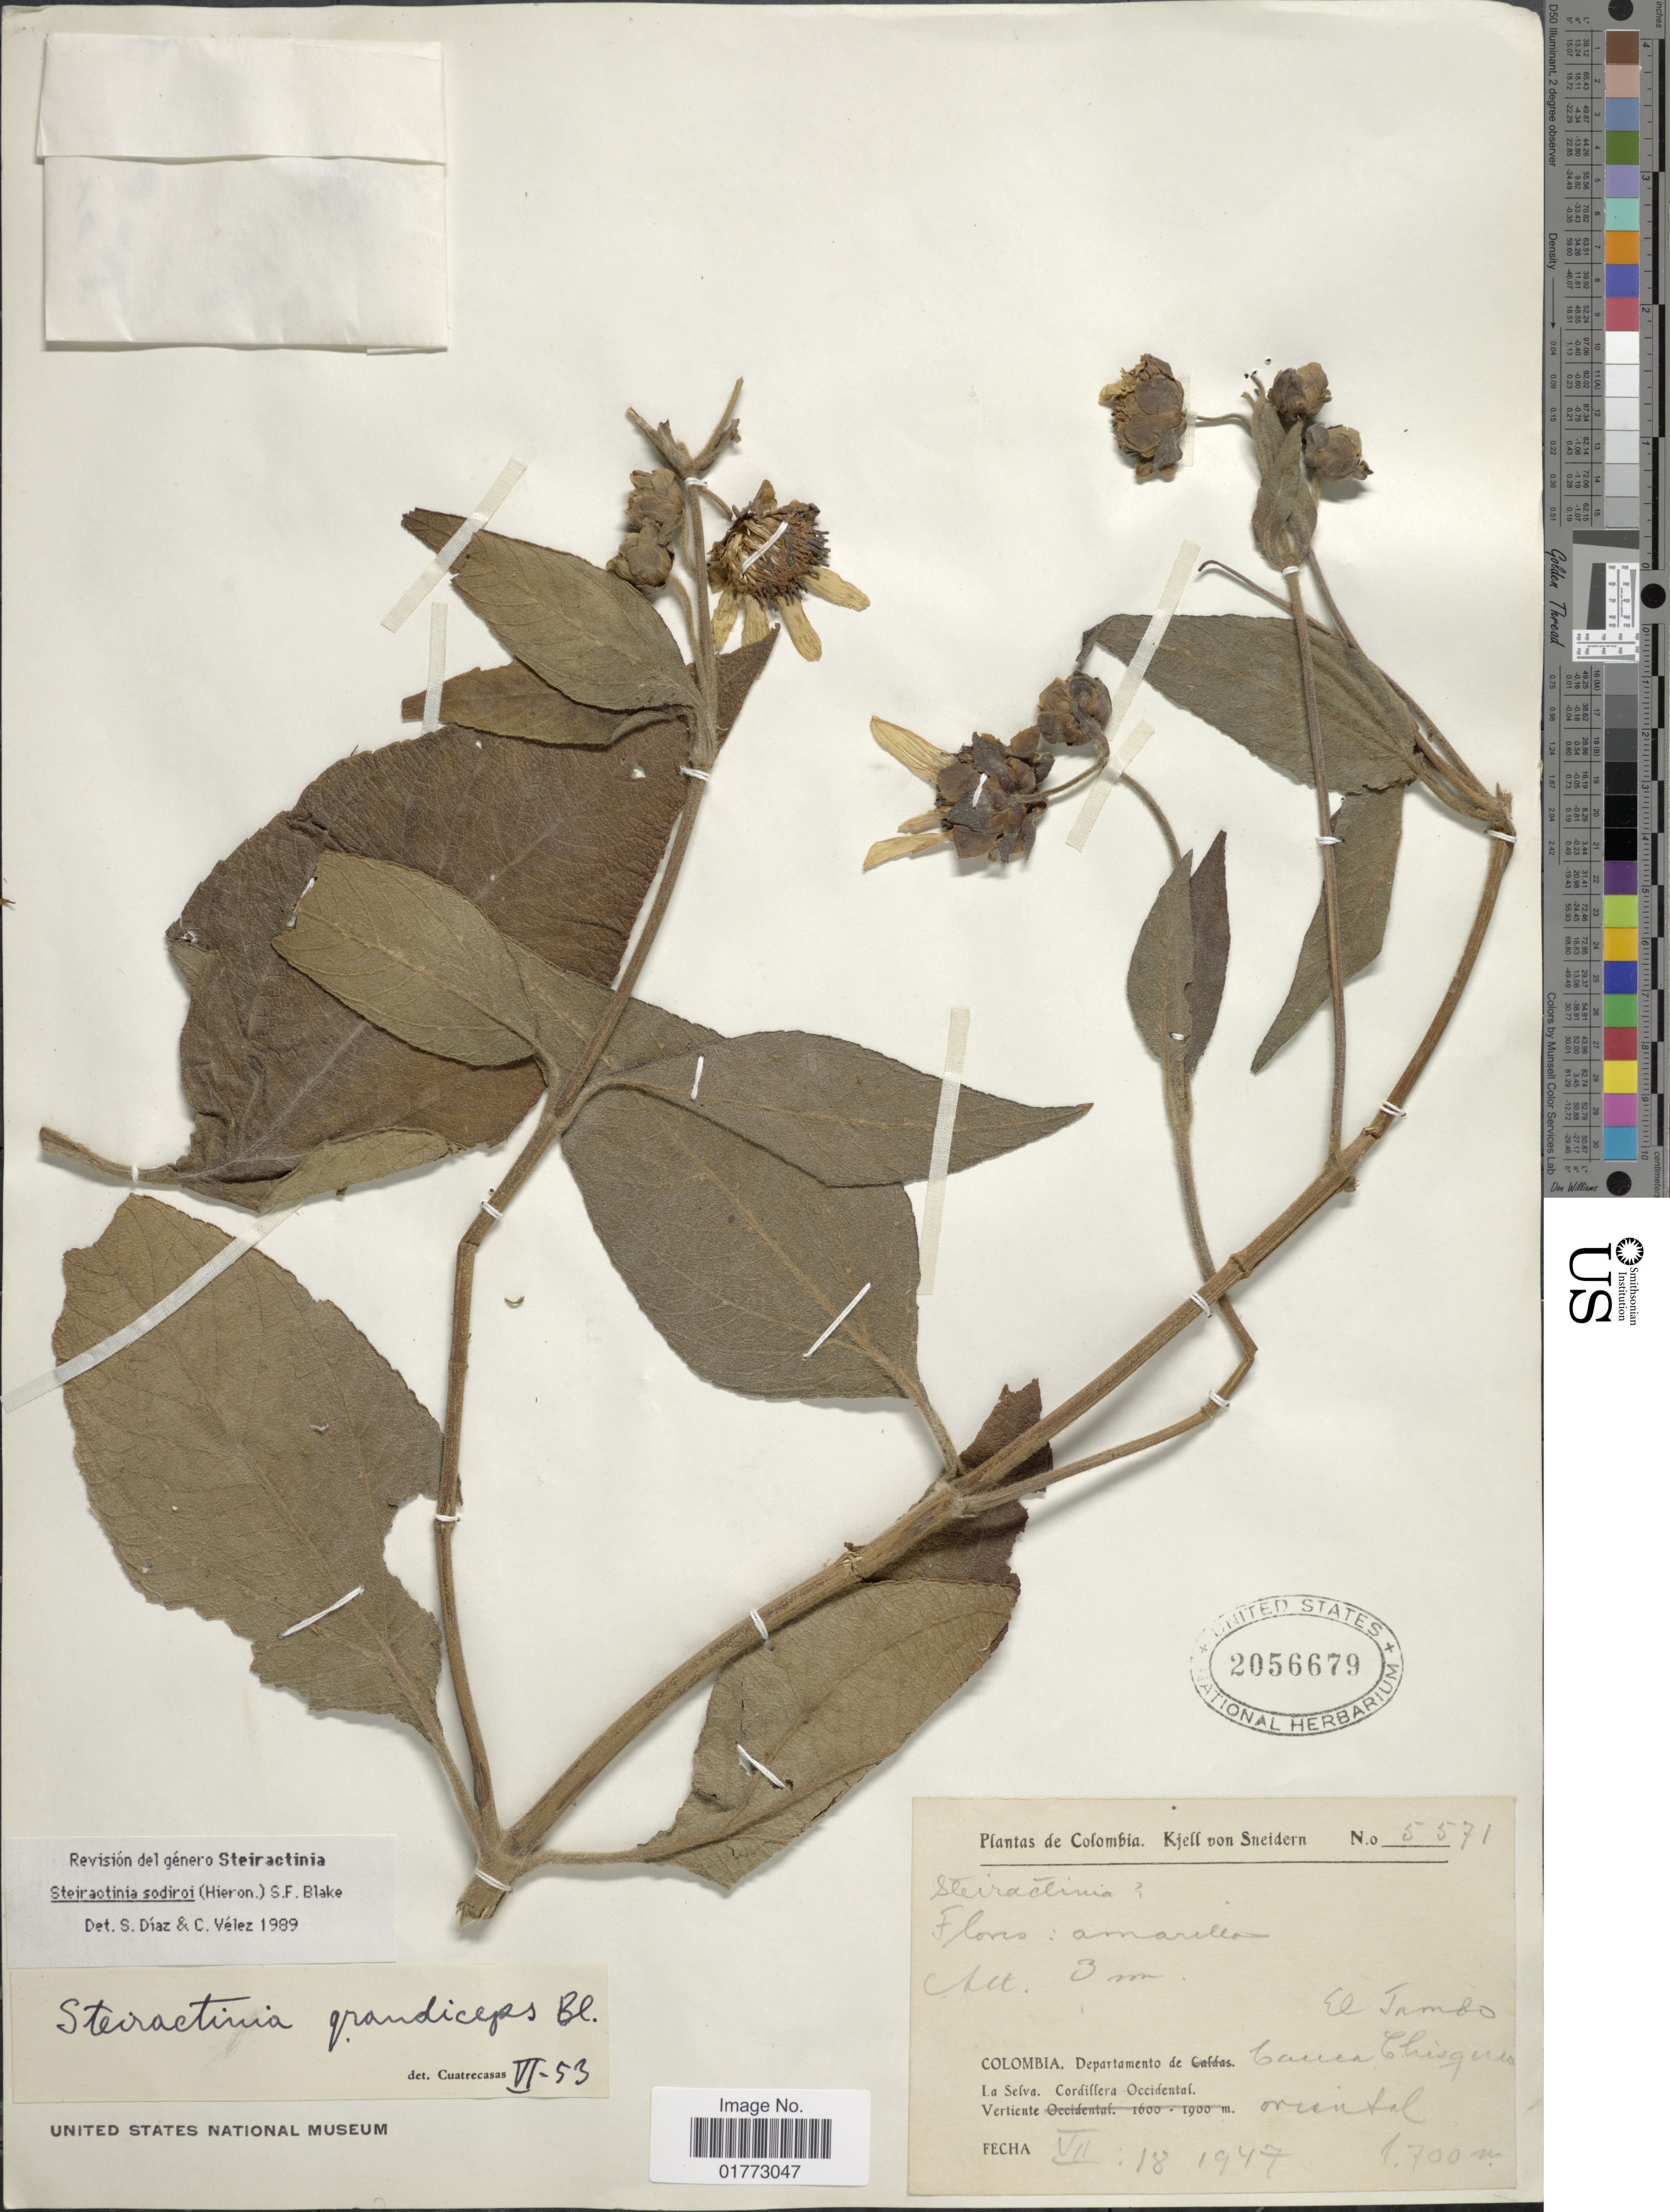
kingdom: Plantae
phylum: Tracheophyta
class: Magnoliopsida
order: Asterales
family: Asteraceae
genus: Steiractinia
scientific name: Steiractinia sodiroi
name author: (Hieron. ex Sodiro) S.F. Blake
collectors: K. von Sneidern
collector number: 5571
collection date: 1947-07-18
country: Colombia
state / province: Cauca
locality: Departamento de Cauca, La Selva, Cordillera Occidental, Vertiente Oriental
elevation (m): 1700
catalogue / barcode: US 2056679